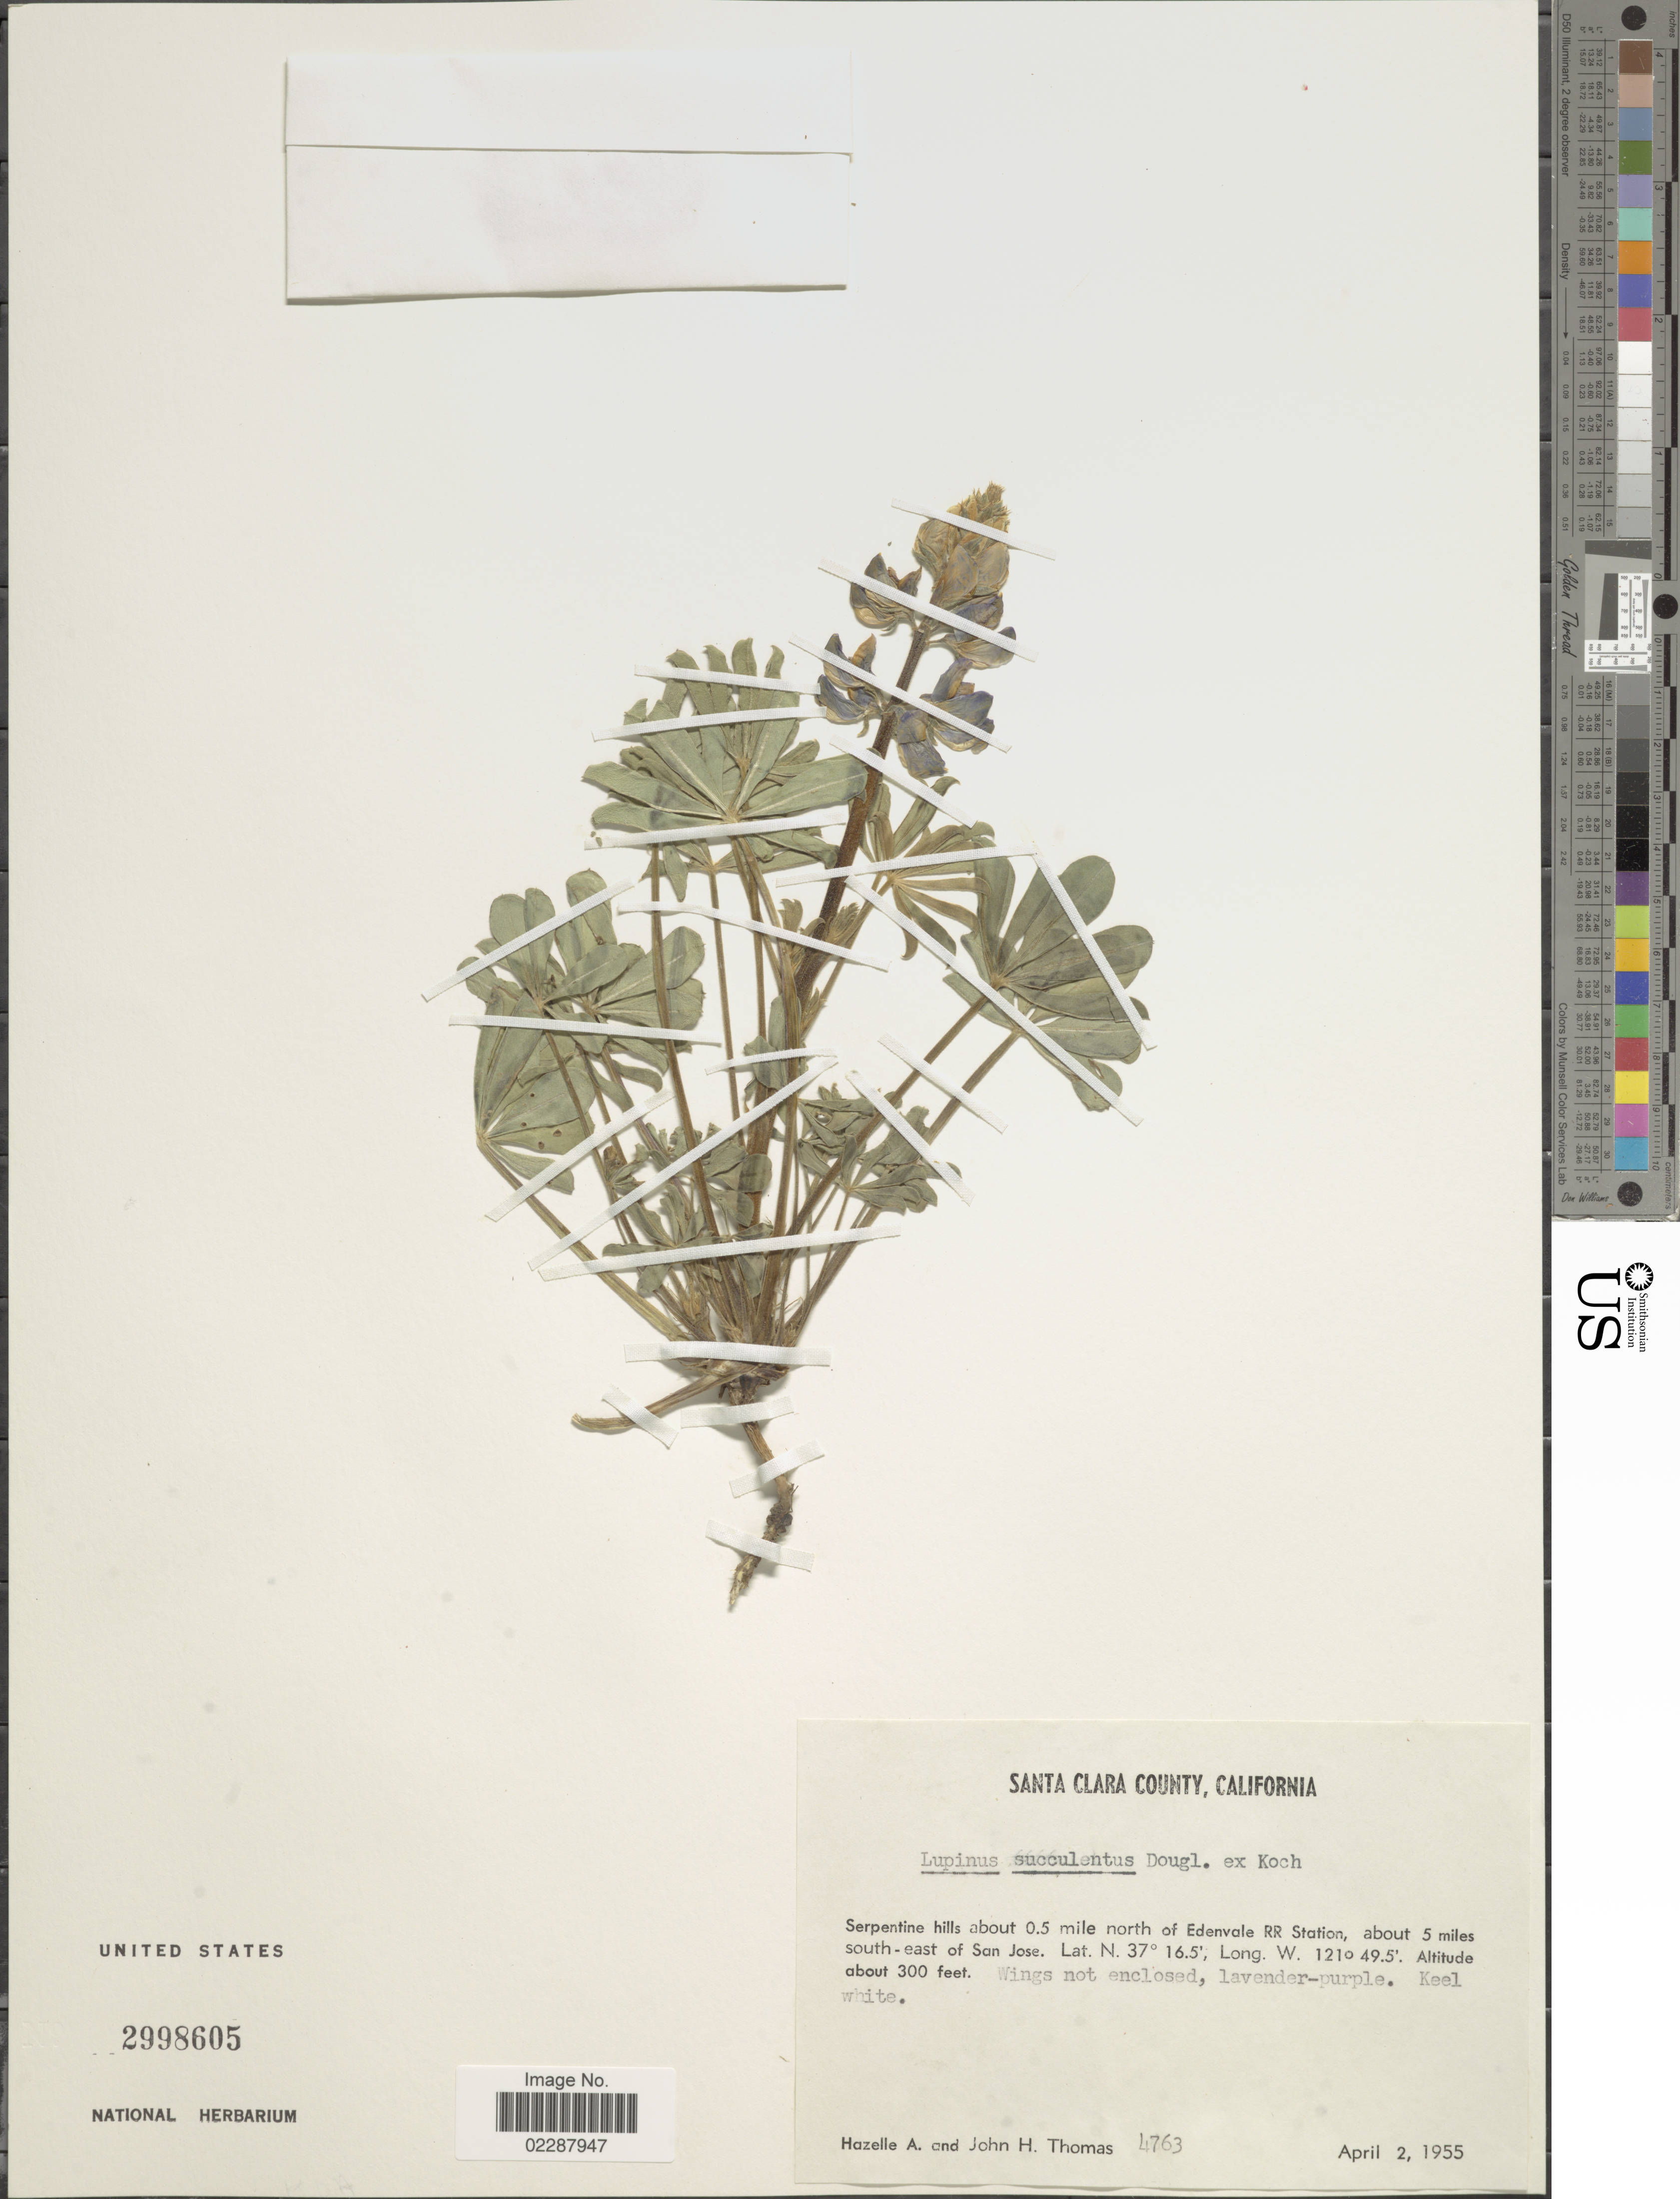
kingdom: Plantae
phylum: Tracheophyta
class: Magnoliopsida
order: Fabales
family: Fabaceae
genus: Lupinus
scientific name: Lupinus succulentus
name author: Douglas ex K. Koch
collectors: H. Thomas & J. H. Thomas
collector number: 4763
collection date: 1955-04-02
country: United States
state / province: California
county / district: Santa Clara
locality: Santa Clara County, Serpentine hills about 0.5 mile north of Edenvale RR station, about 5 miles south-east of San Jose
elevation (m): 91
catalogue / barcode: US 2998605